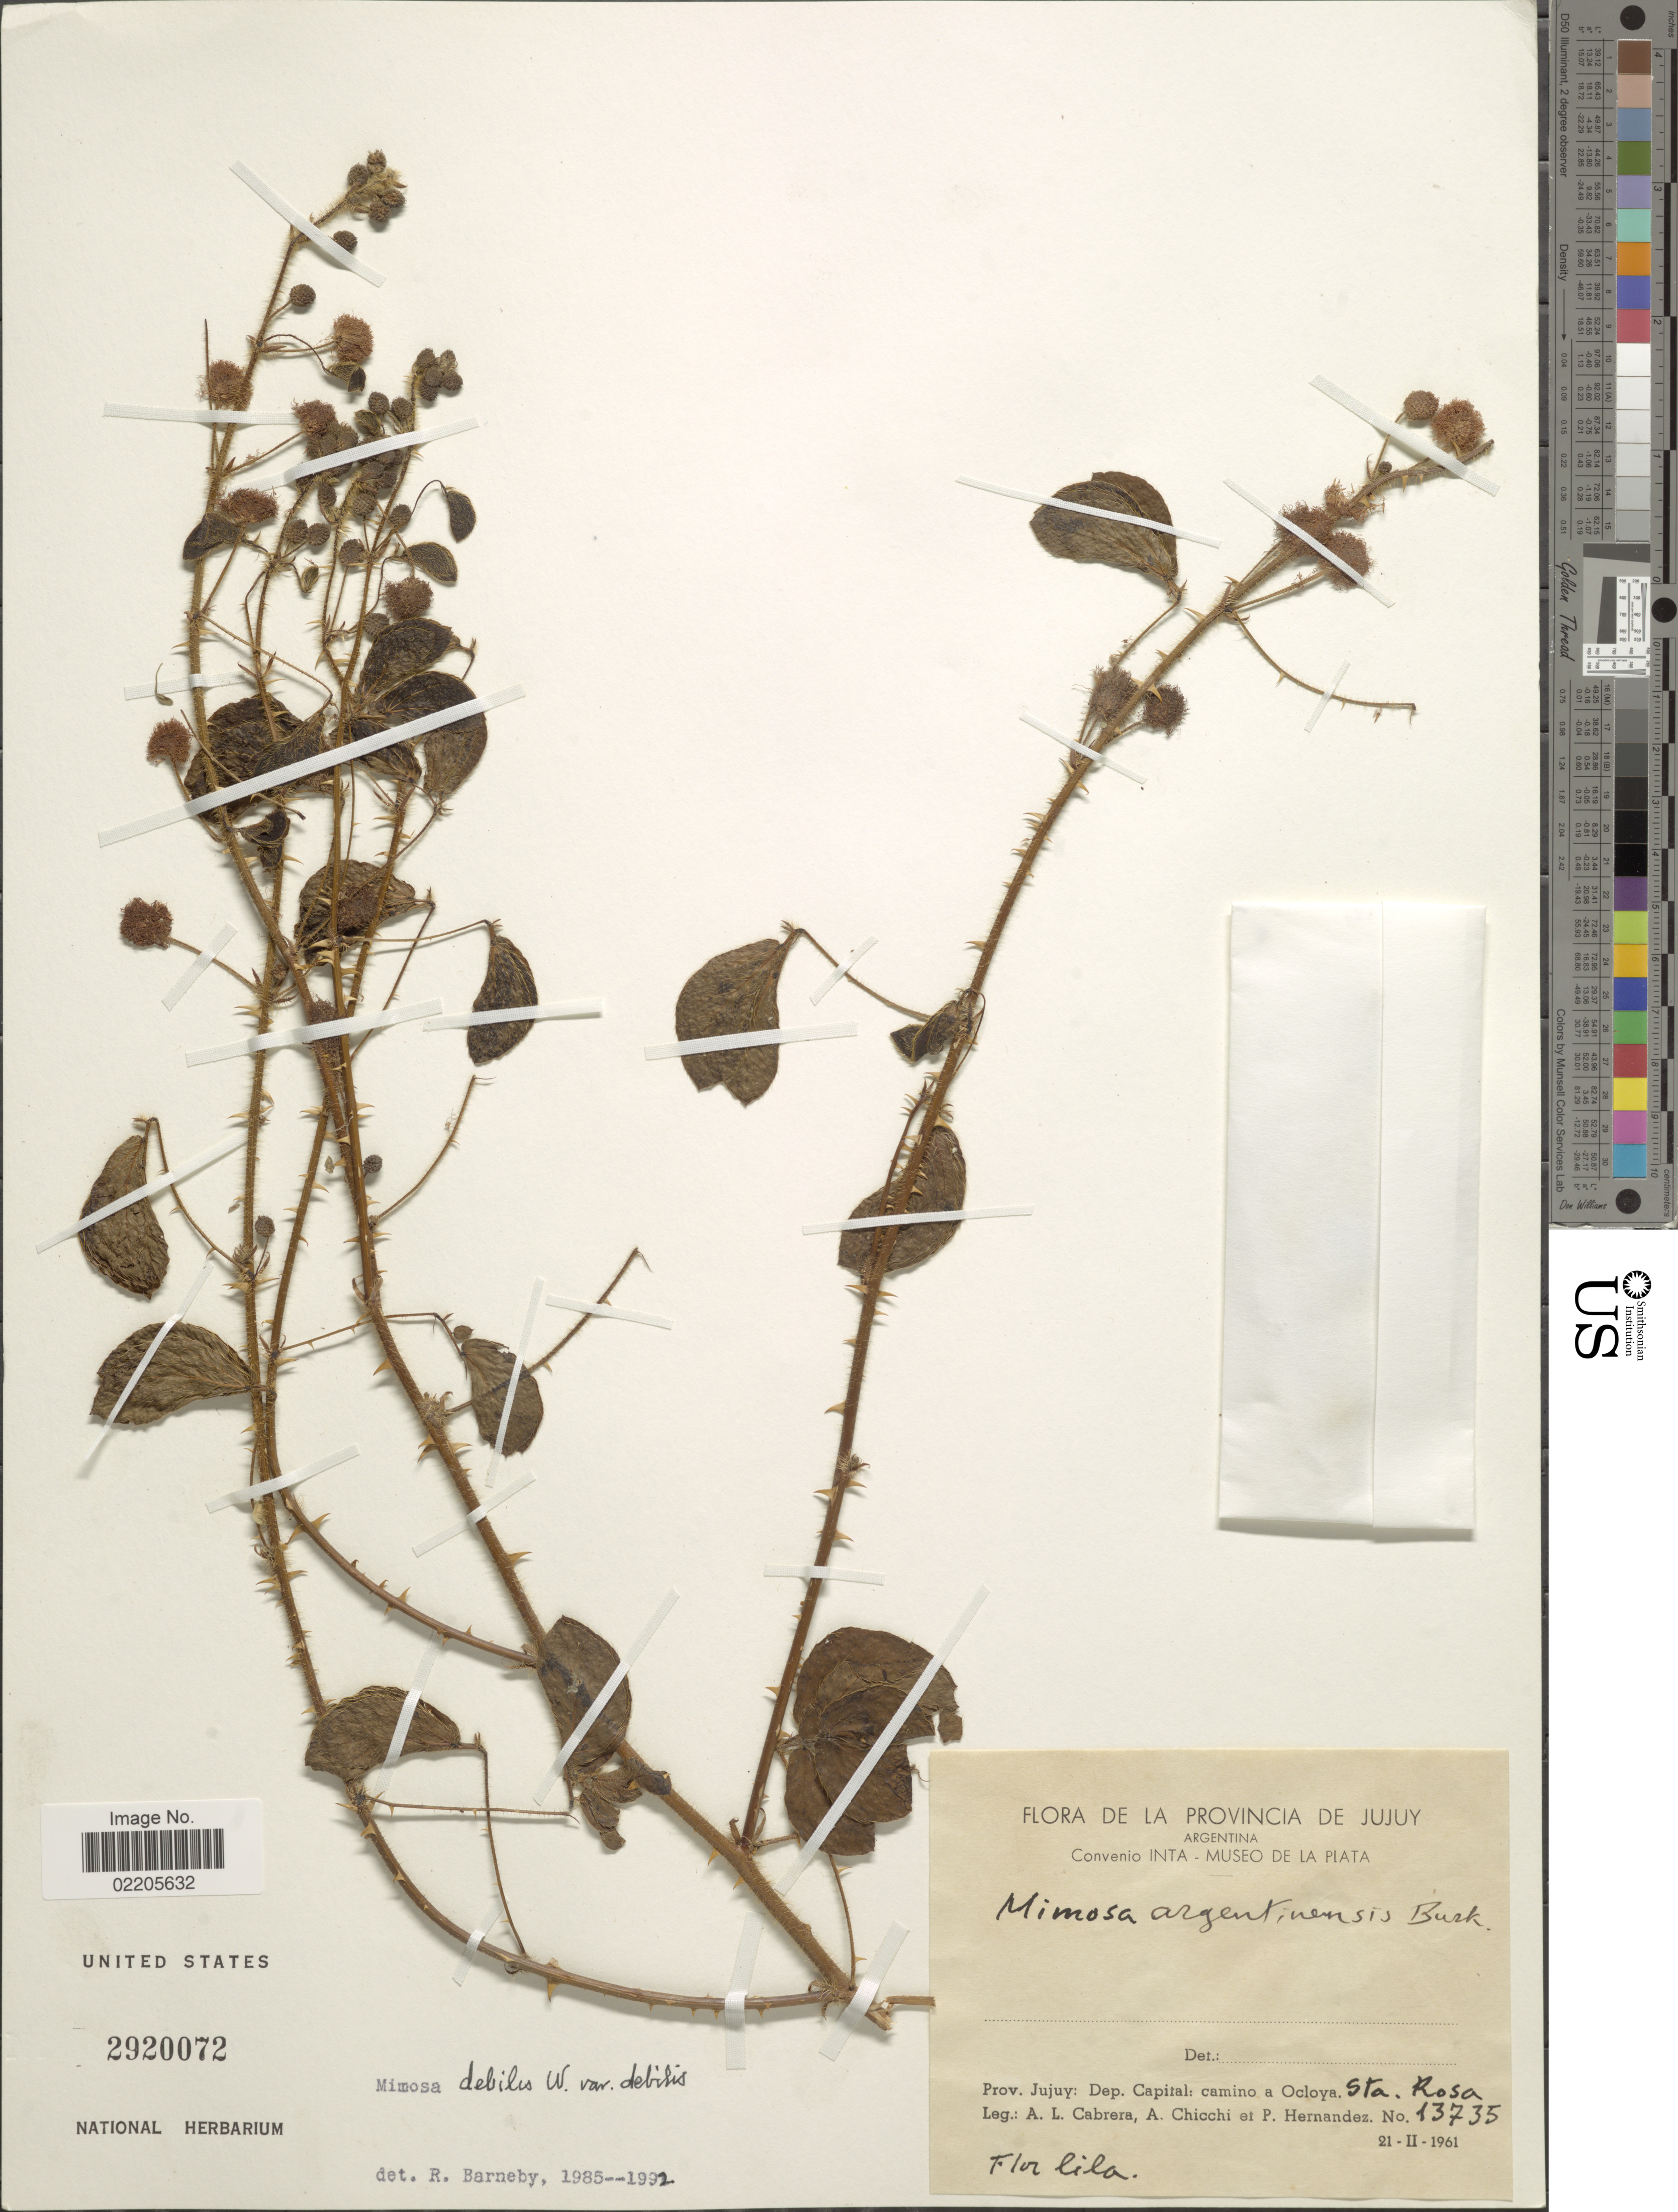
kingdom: Plantae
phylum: Tracheophyta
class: Magnoliopsida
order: Fabales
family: Fabaceae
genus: Mimosa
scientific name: Mimosa debilis var. debilis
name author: Humb. & Bonpl. ex Willd.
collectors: A. L. Cabrera, A. Chicchi & P. Hernandez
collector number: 13735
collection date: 1961-02-21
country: Argentina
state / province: Jujuy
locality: Prov. Jujuy: Dep. Capital: camino a Ocloya. Sta Rosa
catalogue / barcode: US 2920072